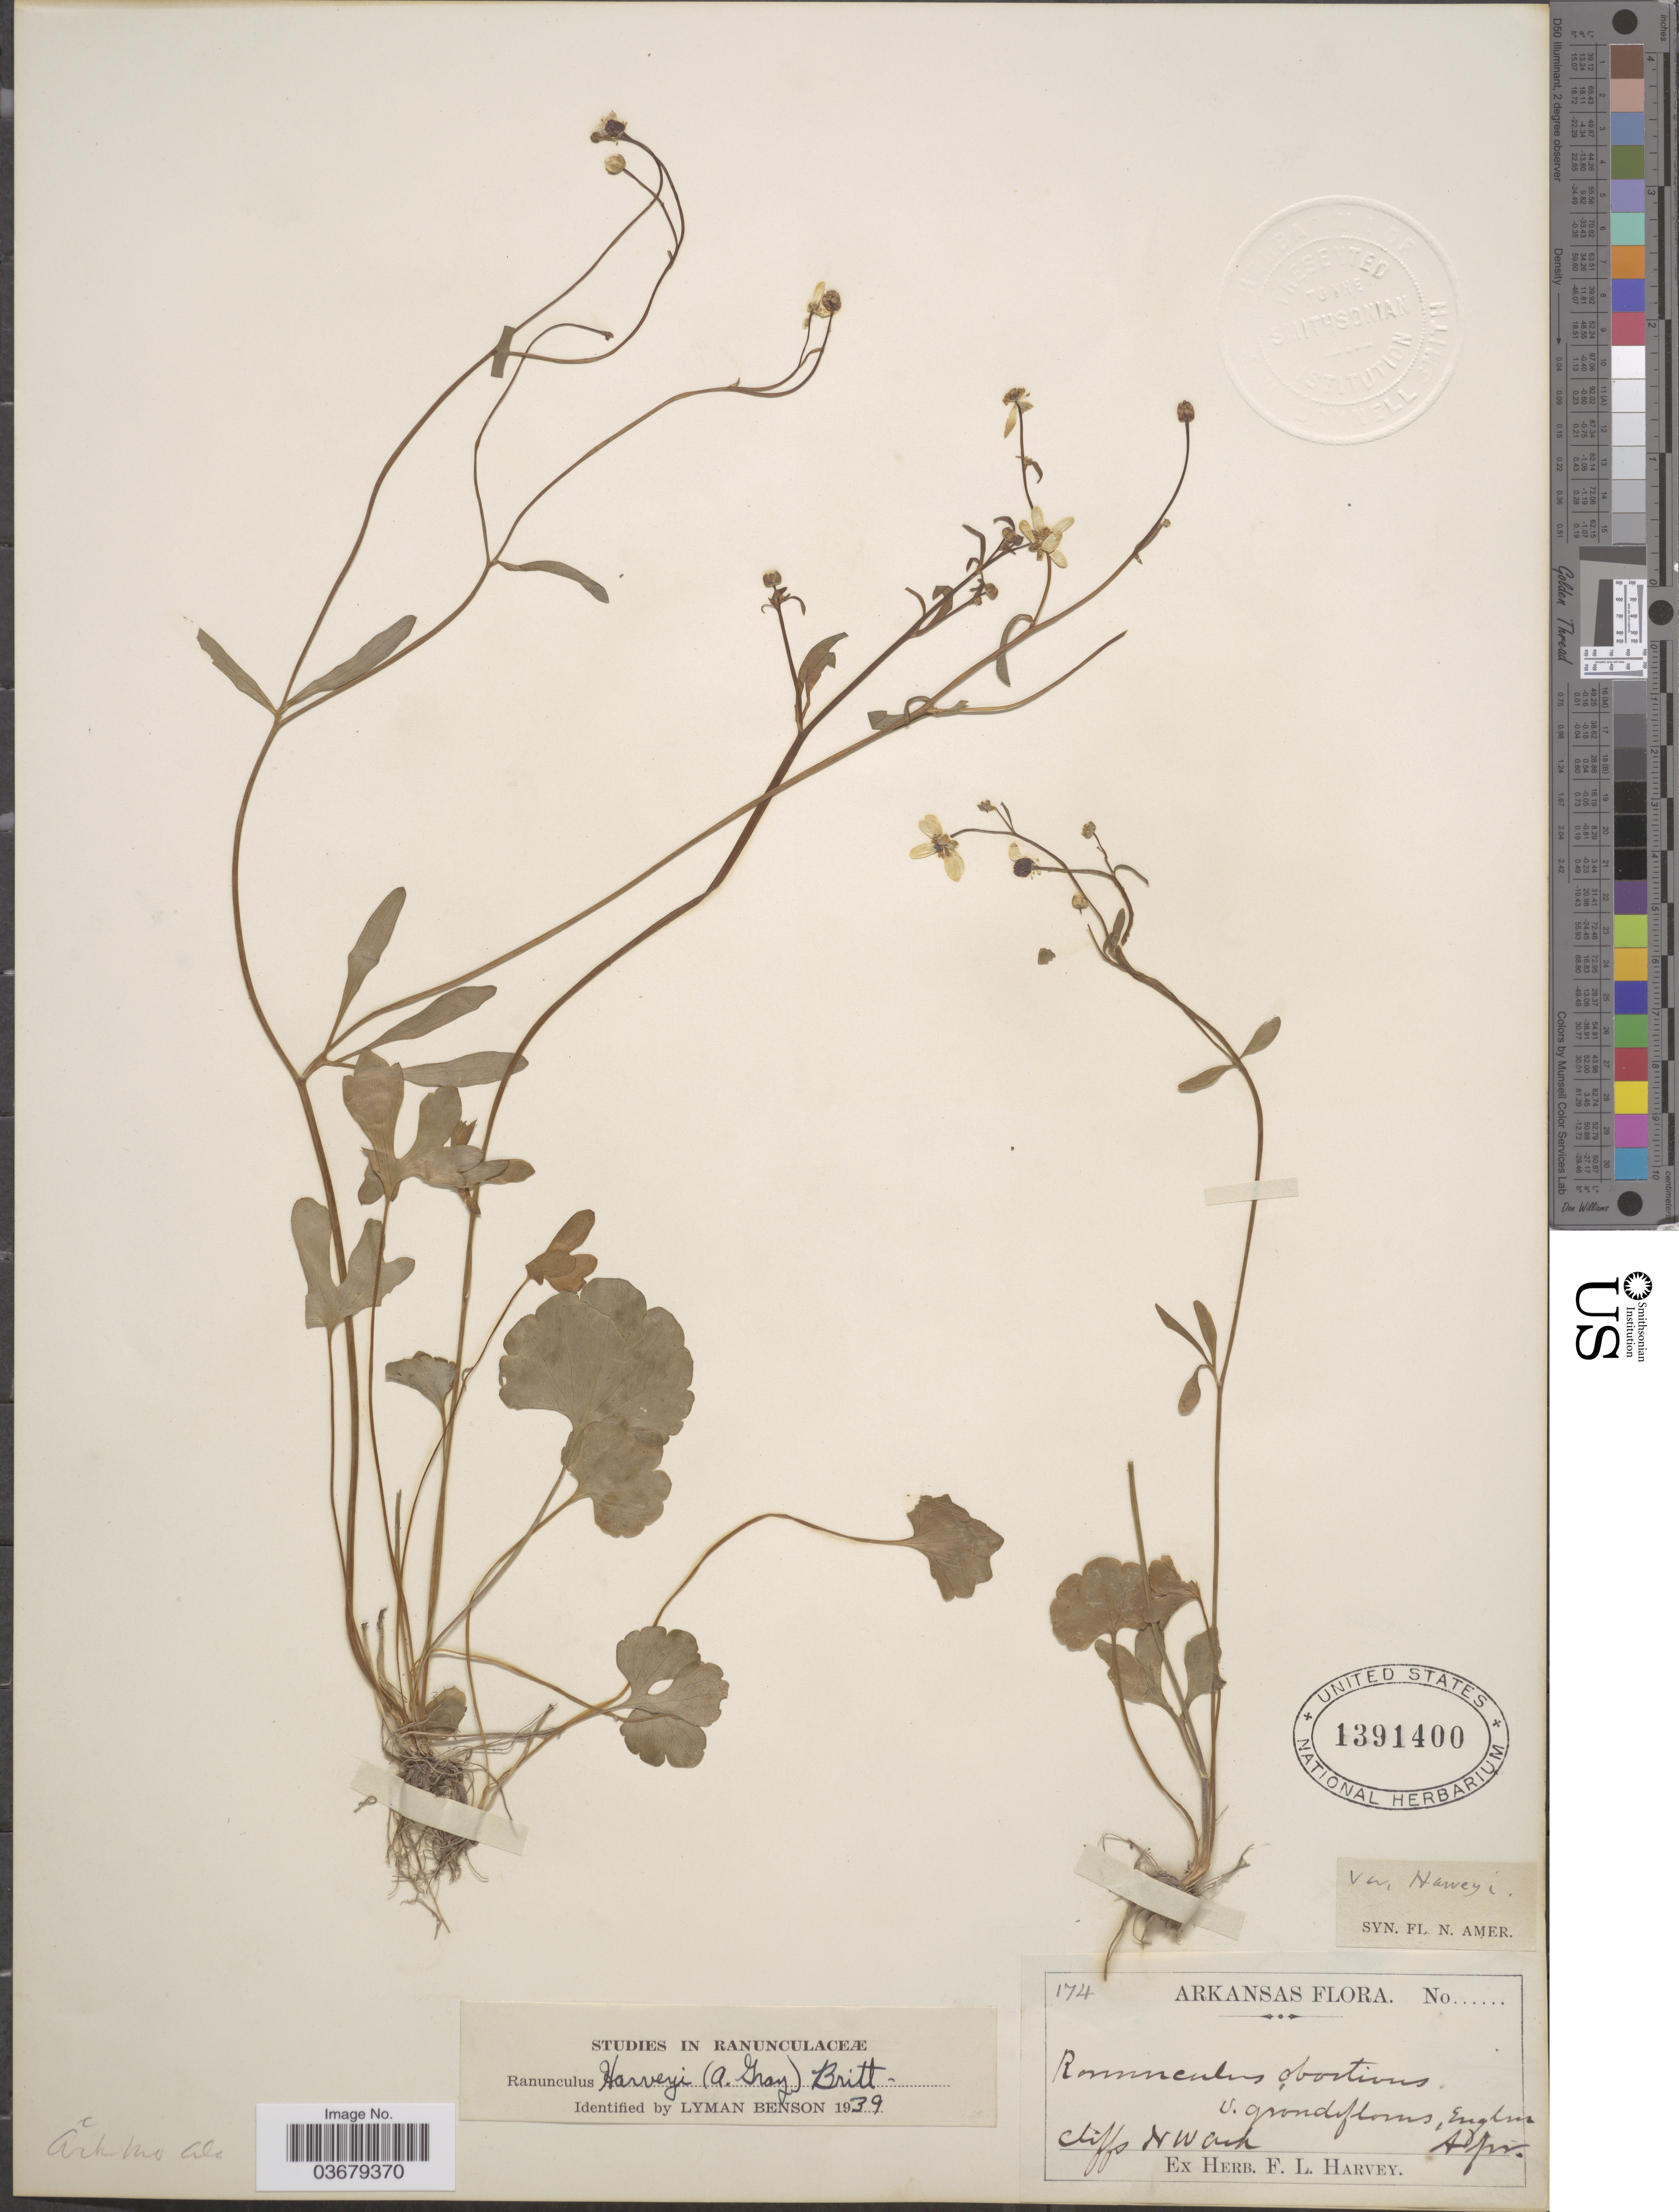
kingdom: Plantae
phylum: Tracheophyta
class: Magnoliopsida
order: Ranunculales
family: Ranunculaceae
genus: Ranunculus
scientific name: Ranunculus abortivus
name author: L.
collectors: ex herb. F. L. Harvey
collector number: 174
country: United States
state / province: Arkansas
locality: Cliffs N W Ark.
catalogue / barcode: US 1391400